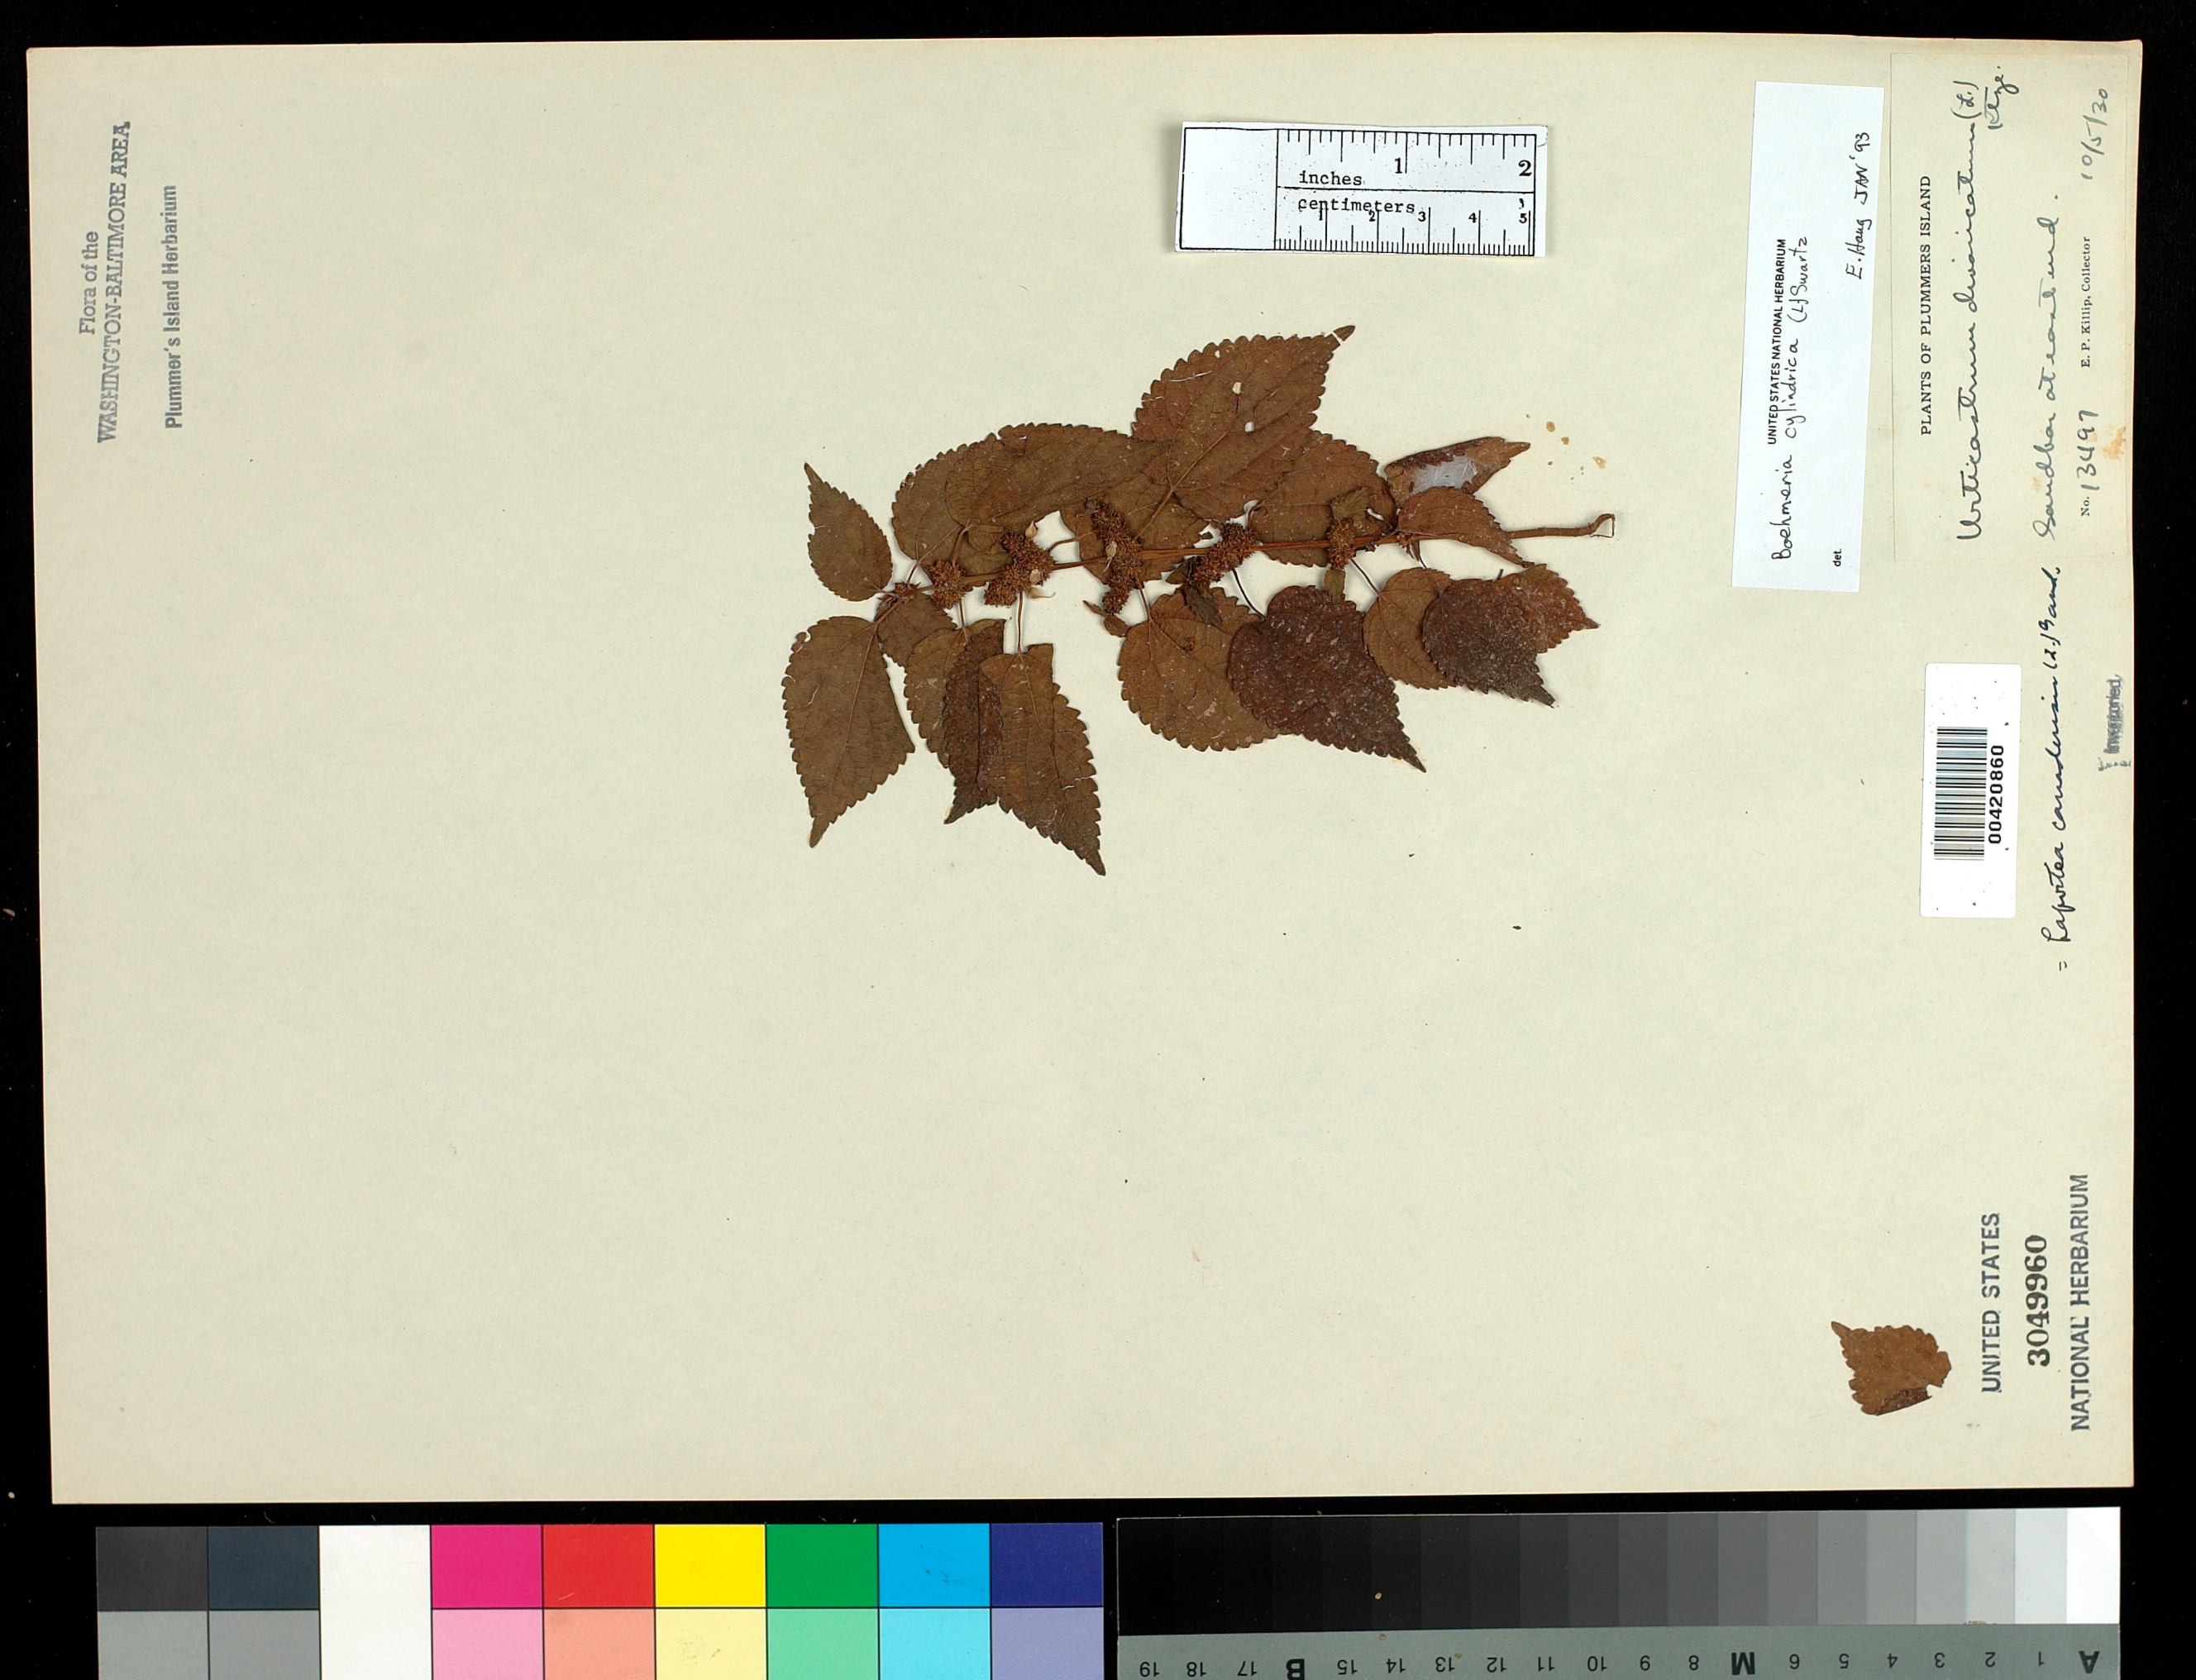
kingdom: Plantae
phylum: Tracheophyta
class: Magnoliopsida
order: Rosales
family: Urticaceae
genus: Boehmeria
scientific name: Boehmeria cylindrica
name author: (L.) Sw.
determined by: Haug, E., (UNITED STATES)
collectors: E. P. Killip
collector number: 13497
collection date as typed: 05 Oct 1930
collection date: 1930-10-05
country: United States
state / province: Maryland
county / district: Montgomery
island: Plummers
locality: Plummer's Island; sandbar at east end C. & O. Canal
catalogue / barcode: US 3049960